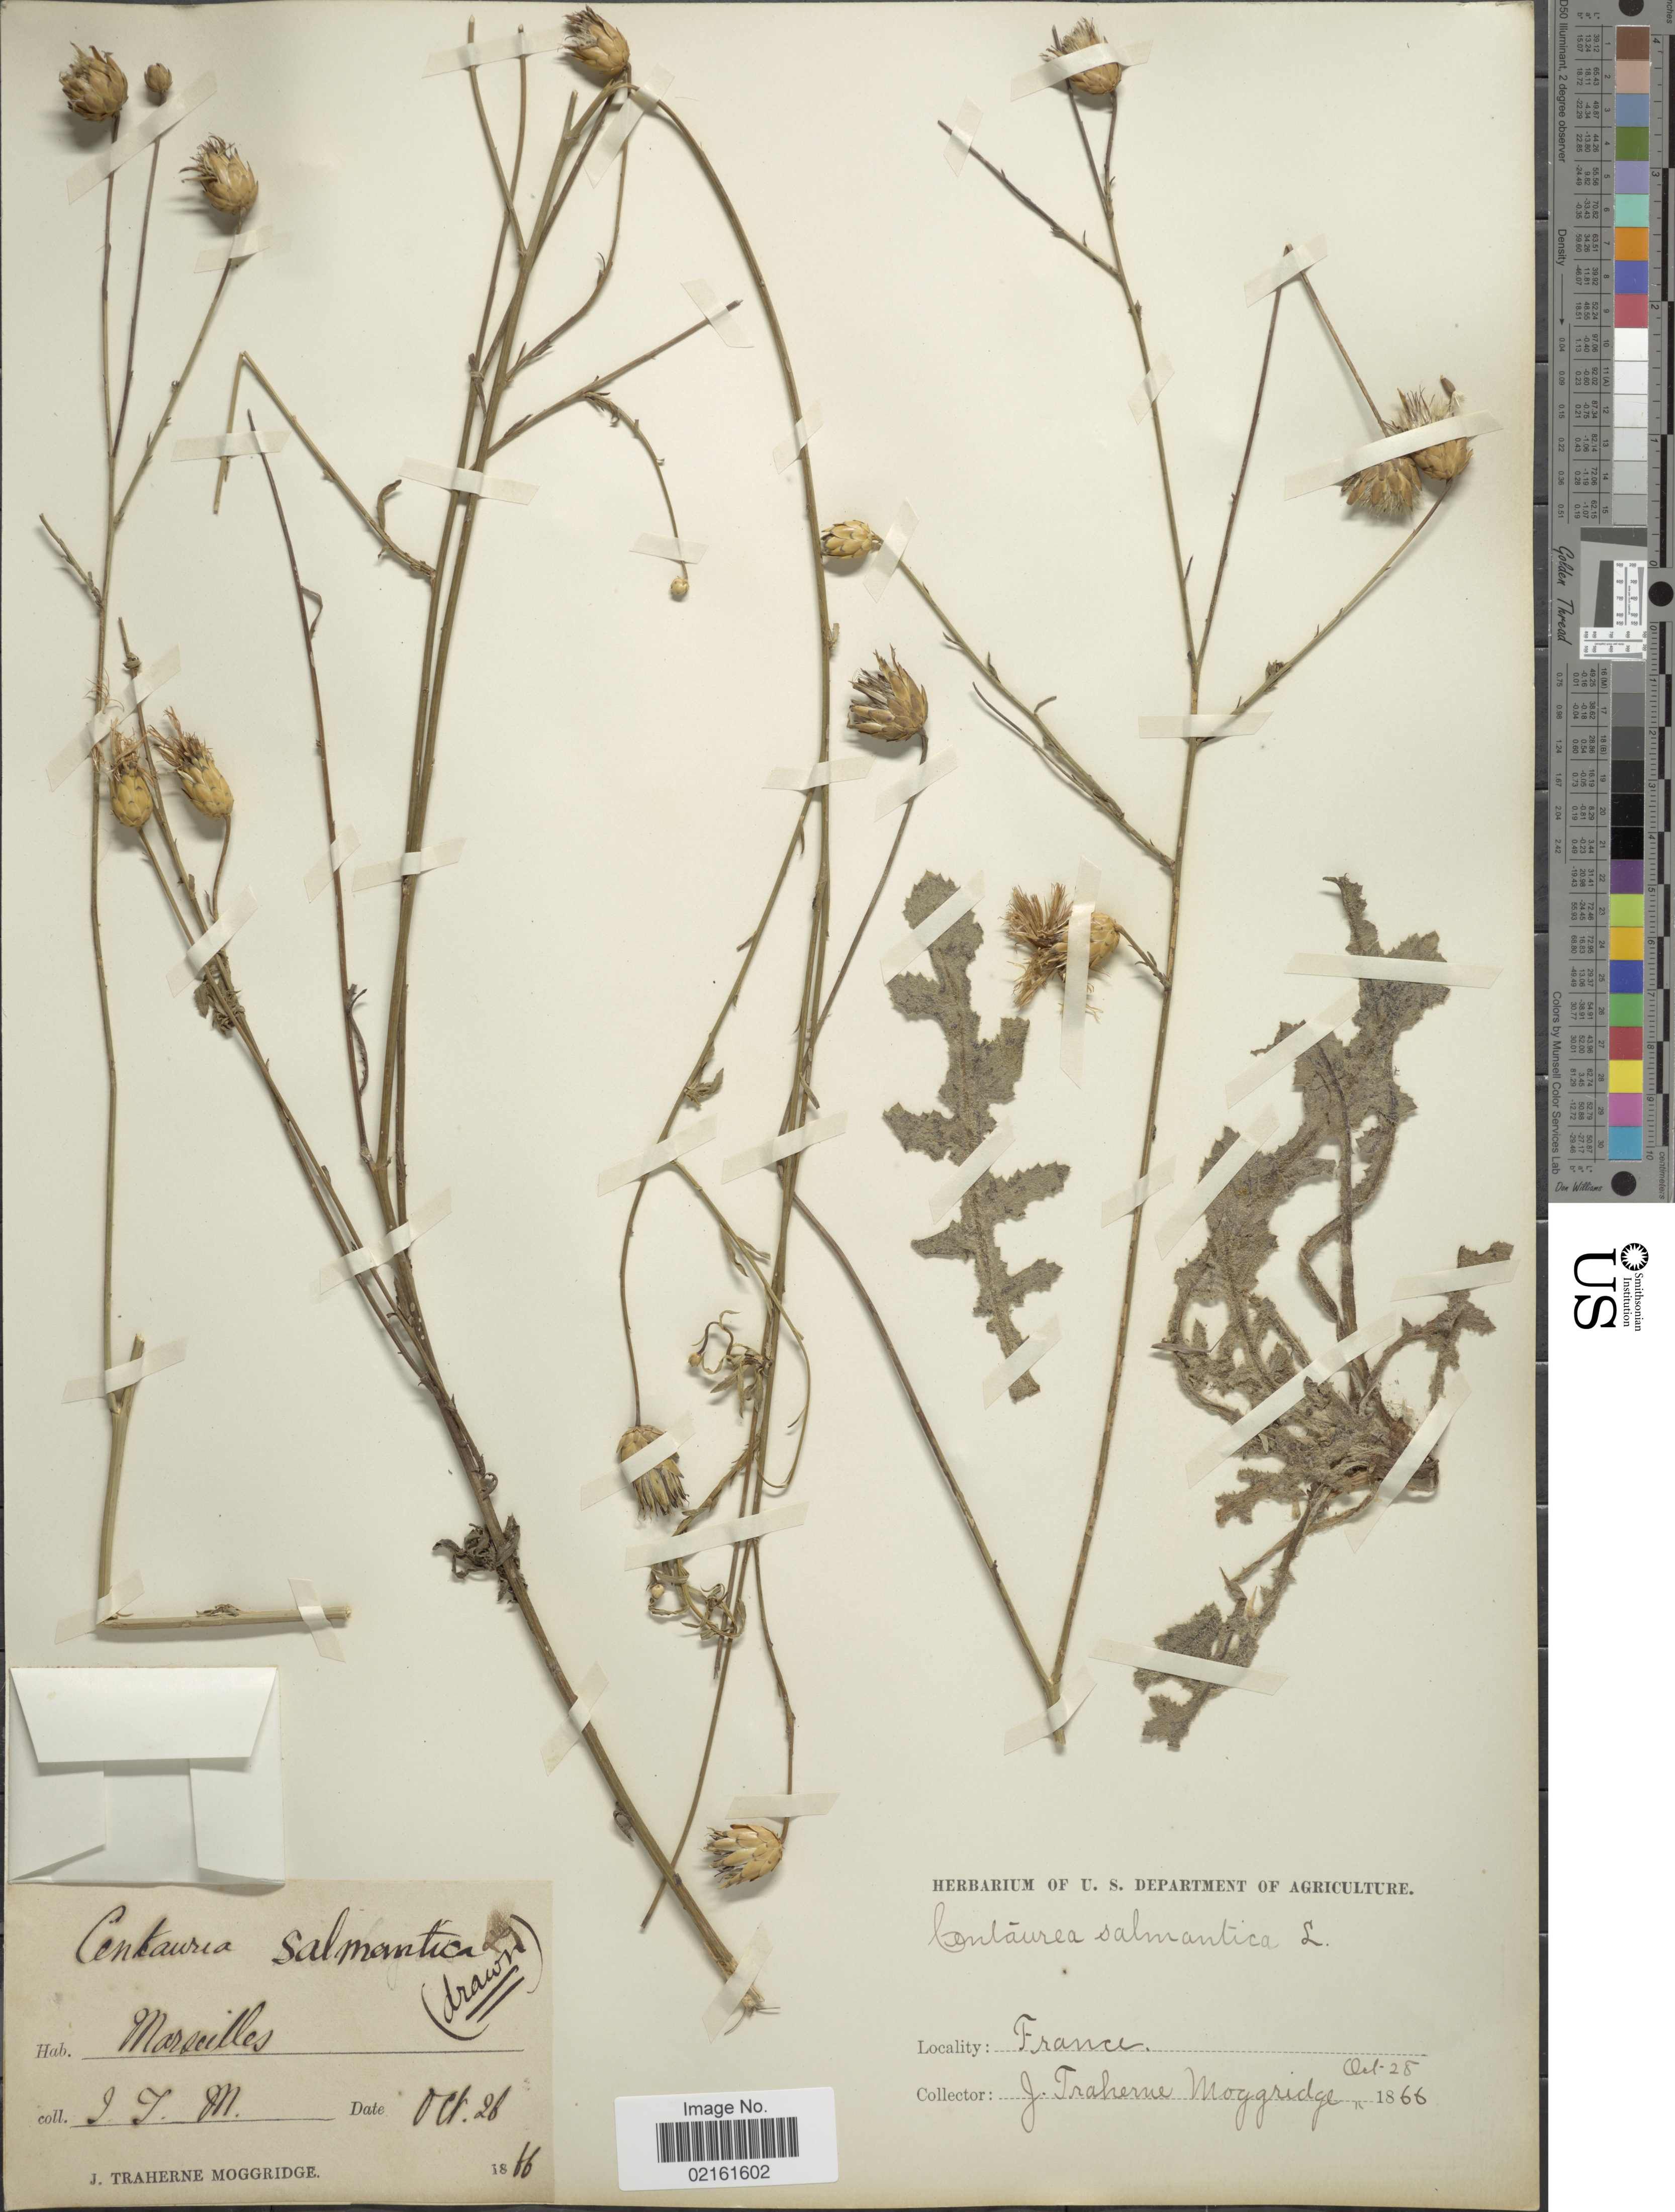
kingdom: Plantae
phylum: Tracheophyta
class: Magnoliopsida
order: Asterales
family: Asteraceae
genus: Mantisalca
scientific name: Mantisalca salmantica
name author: (L.) Briq. & Cav.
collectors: J. T. Moggridge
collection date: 1866-10-25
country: France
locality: Marseilles [interpreted]